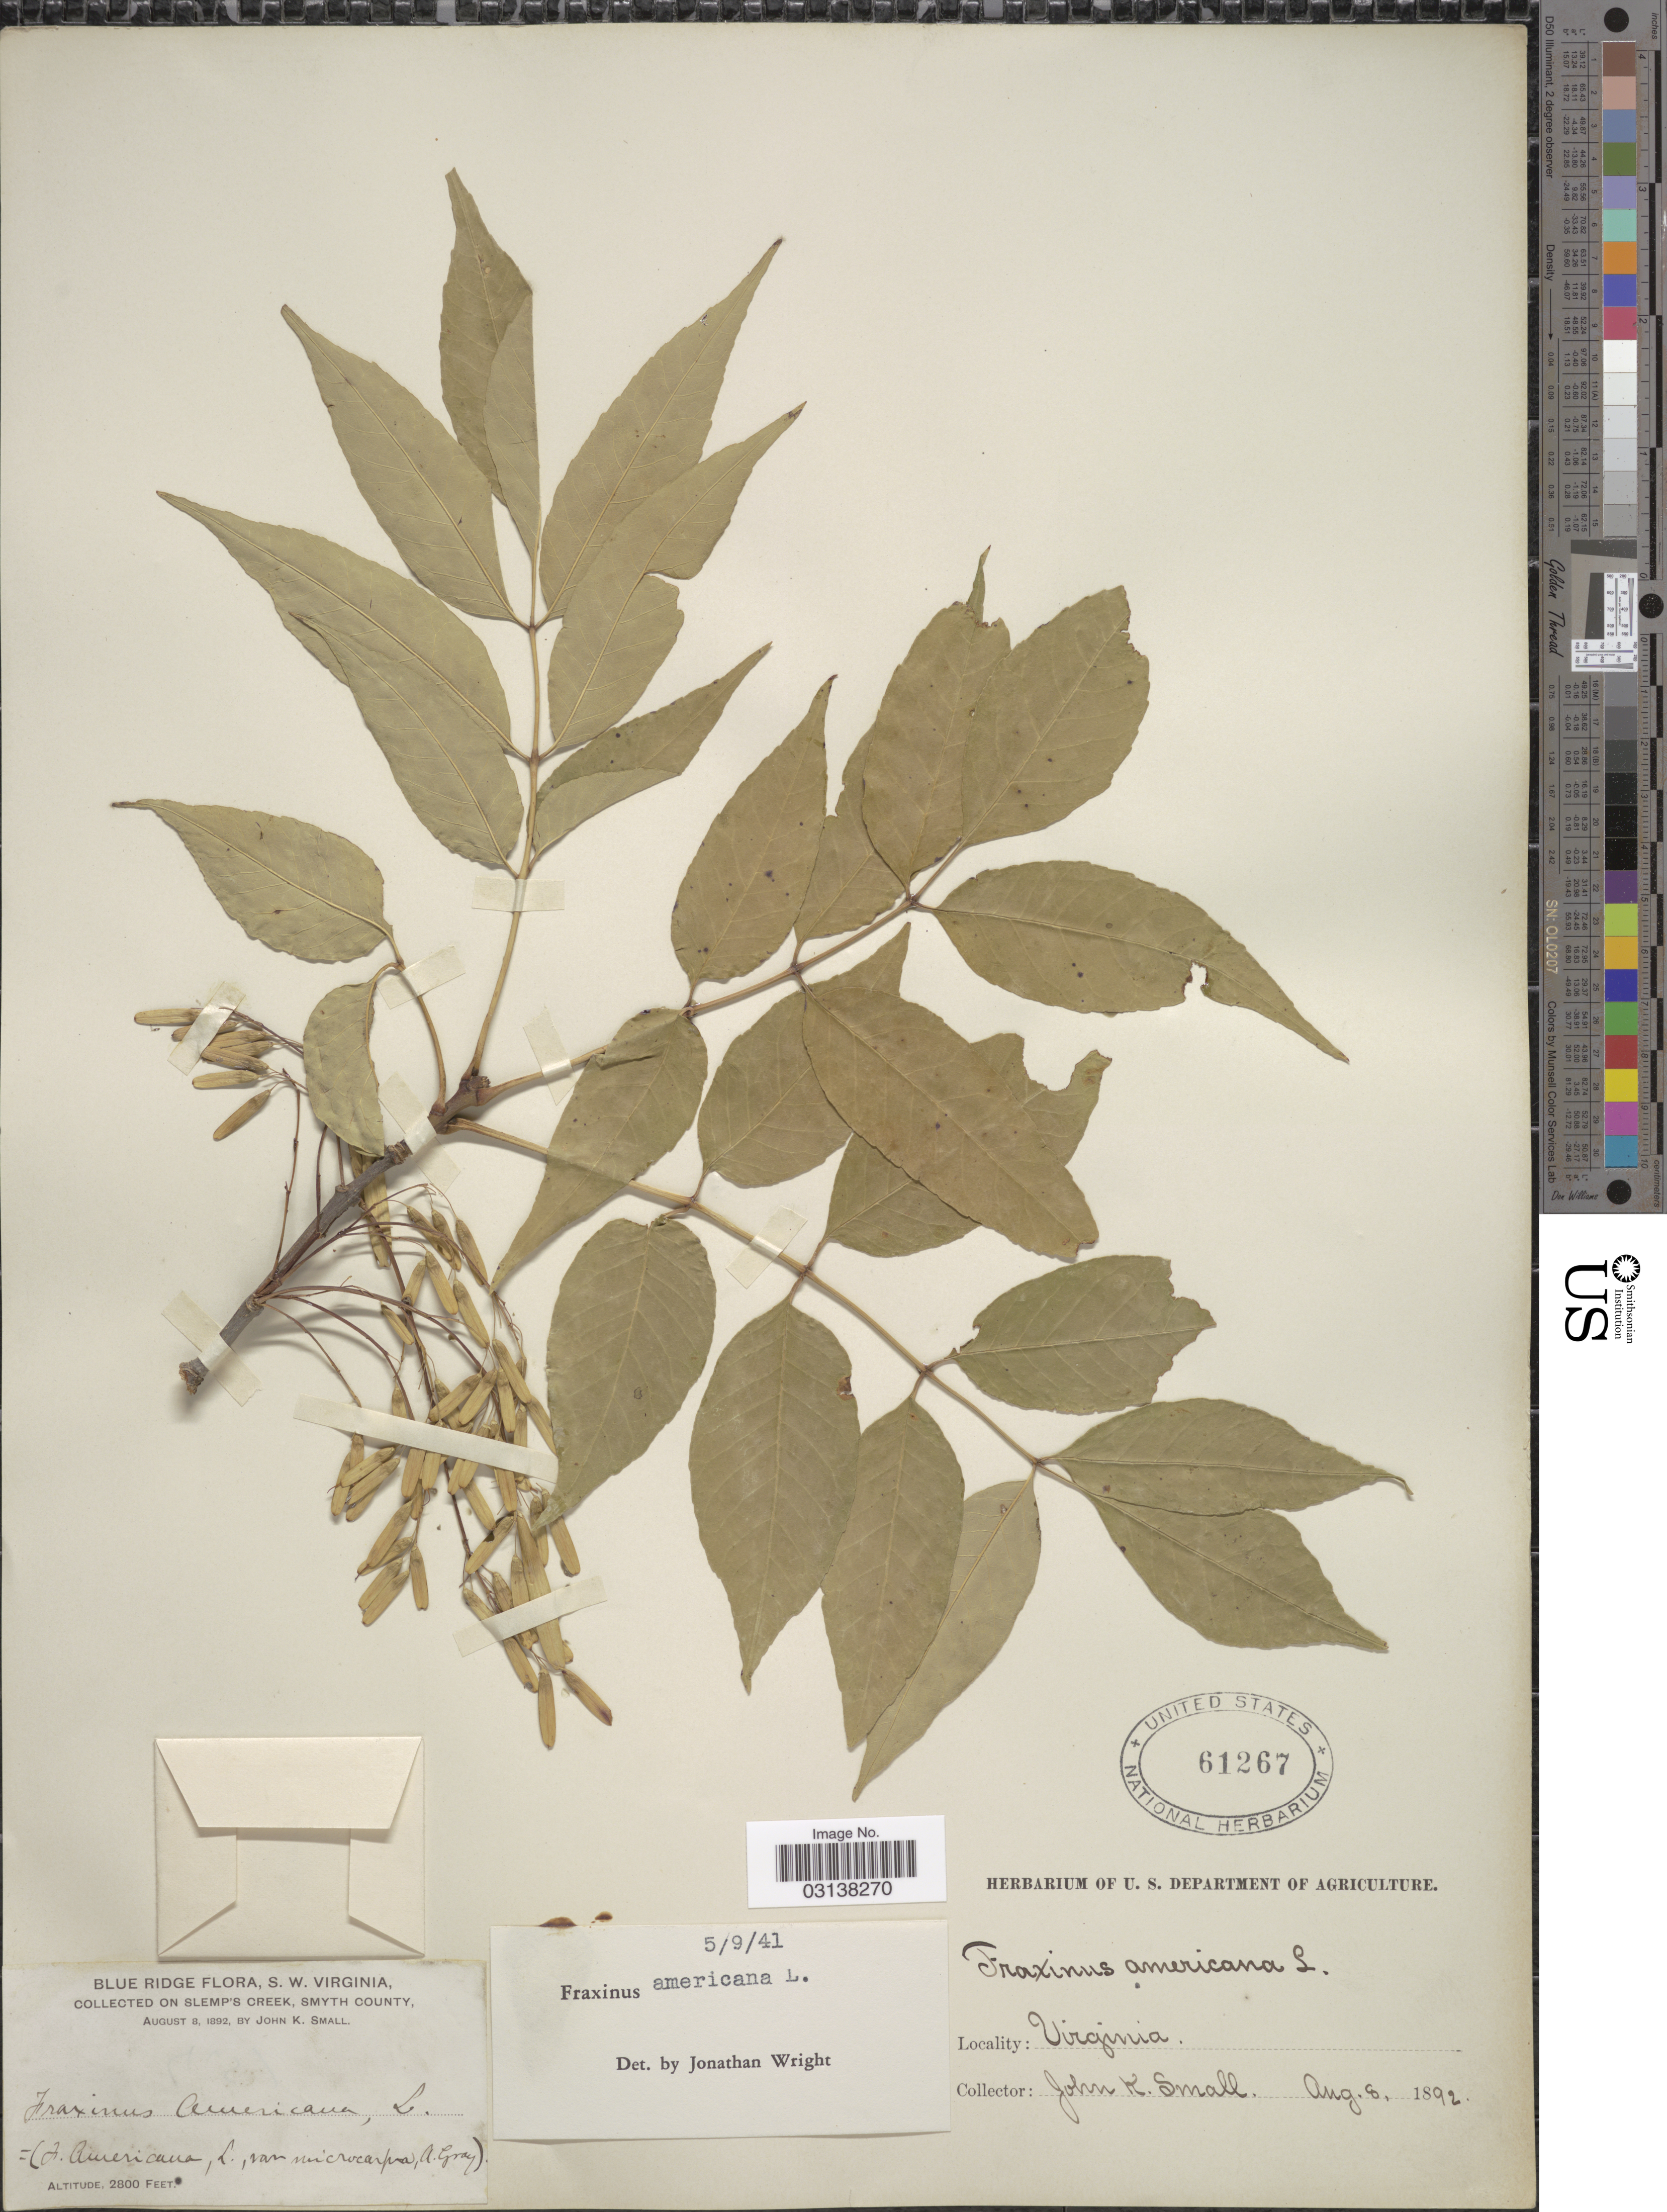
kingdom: Plantae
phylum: Tracheophyta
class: Magnoliopsida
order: Lamiales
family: Oleaceae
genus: Fraxinus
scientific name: Fraxinus americana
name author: L.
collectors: J. K. Small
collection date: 1892-08-08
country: United States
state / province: Virginia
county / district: Smyth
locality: Blue Ridge, S.W. Virginia. Collected on Slemp's Creek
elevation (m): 853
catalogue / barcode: US 61267